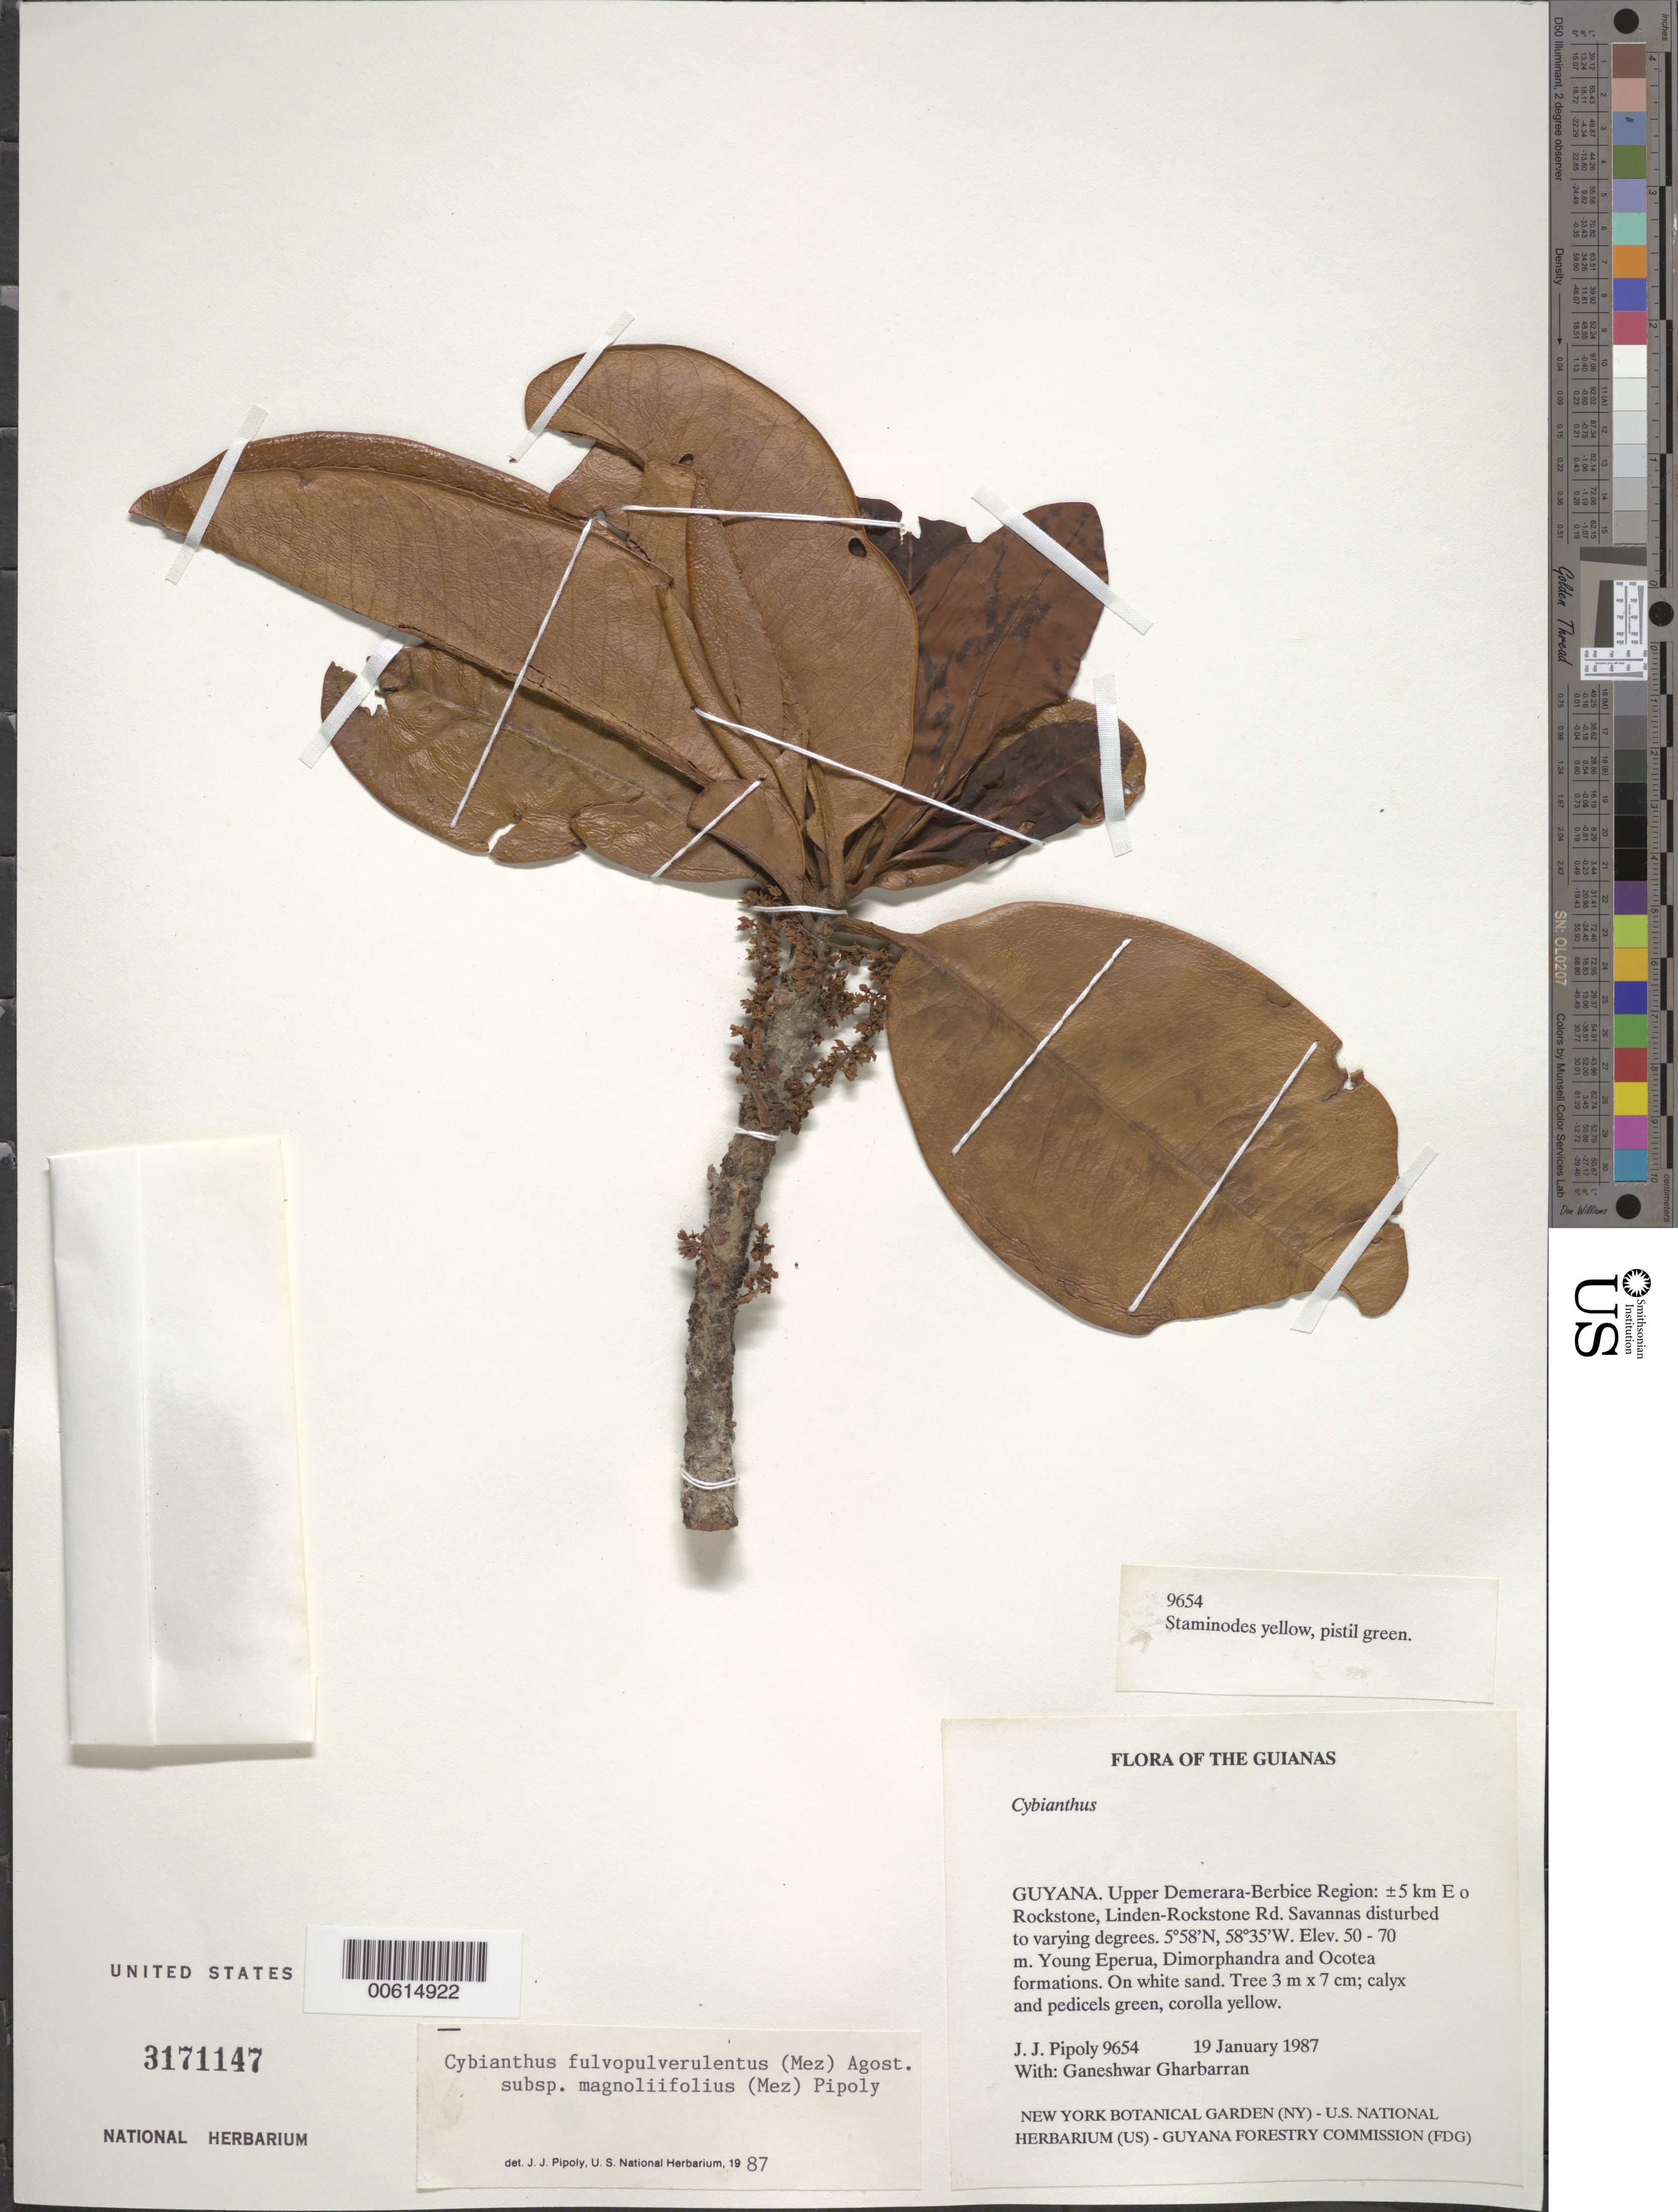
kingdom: Plantae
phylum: Tracheophyta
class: Magnoliopsida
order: Ericales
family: Primulaceae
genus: Cybianthus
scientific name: Cybianthus fulvopulverulentus subsp. magnoliifolius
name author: (Mez) Pipoly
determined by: Pipoly, J. J., III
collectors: J. J. Pipoly & G. Gharbarran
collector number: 9654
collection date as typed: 19 January 1987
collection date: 1987-01-19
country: Guyana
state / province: U. Demerara-Berbice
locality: ±5 km E of Rockstone, Linden-Rockstone Rd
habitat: Savannas disturbed to varying degrees. Young Eperua, Dimorphandra and Ocotea formations. On white sand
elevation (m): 50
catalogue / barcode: US 3171147